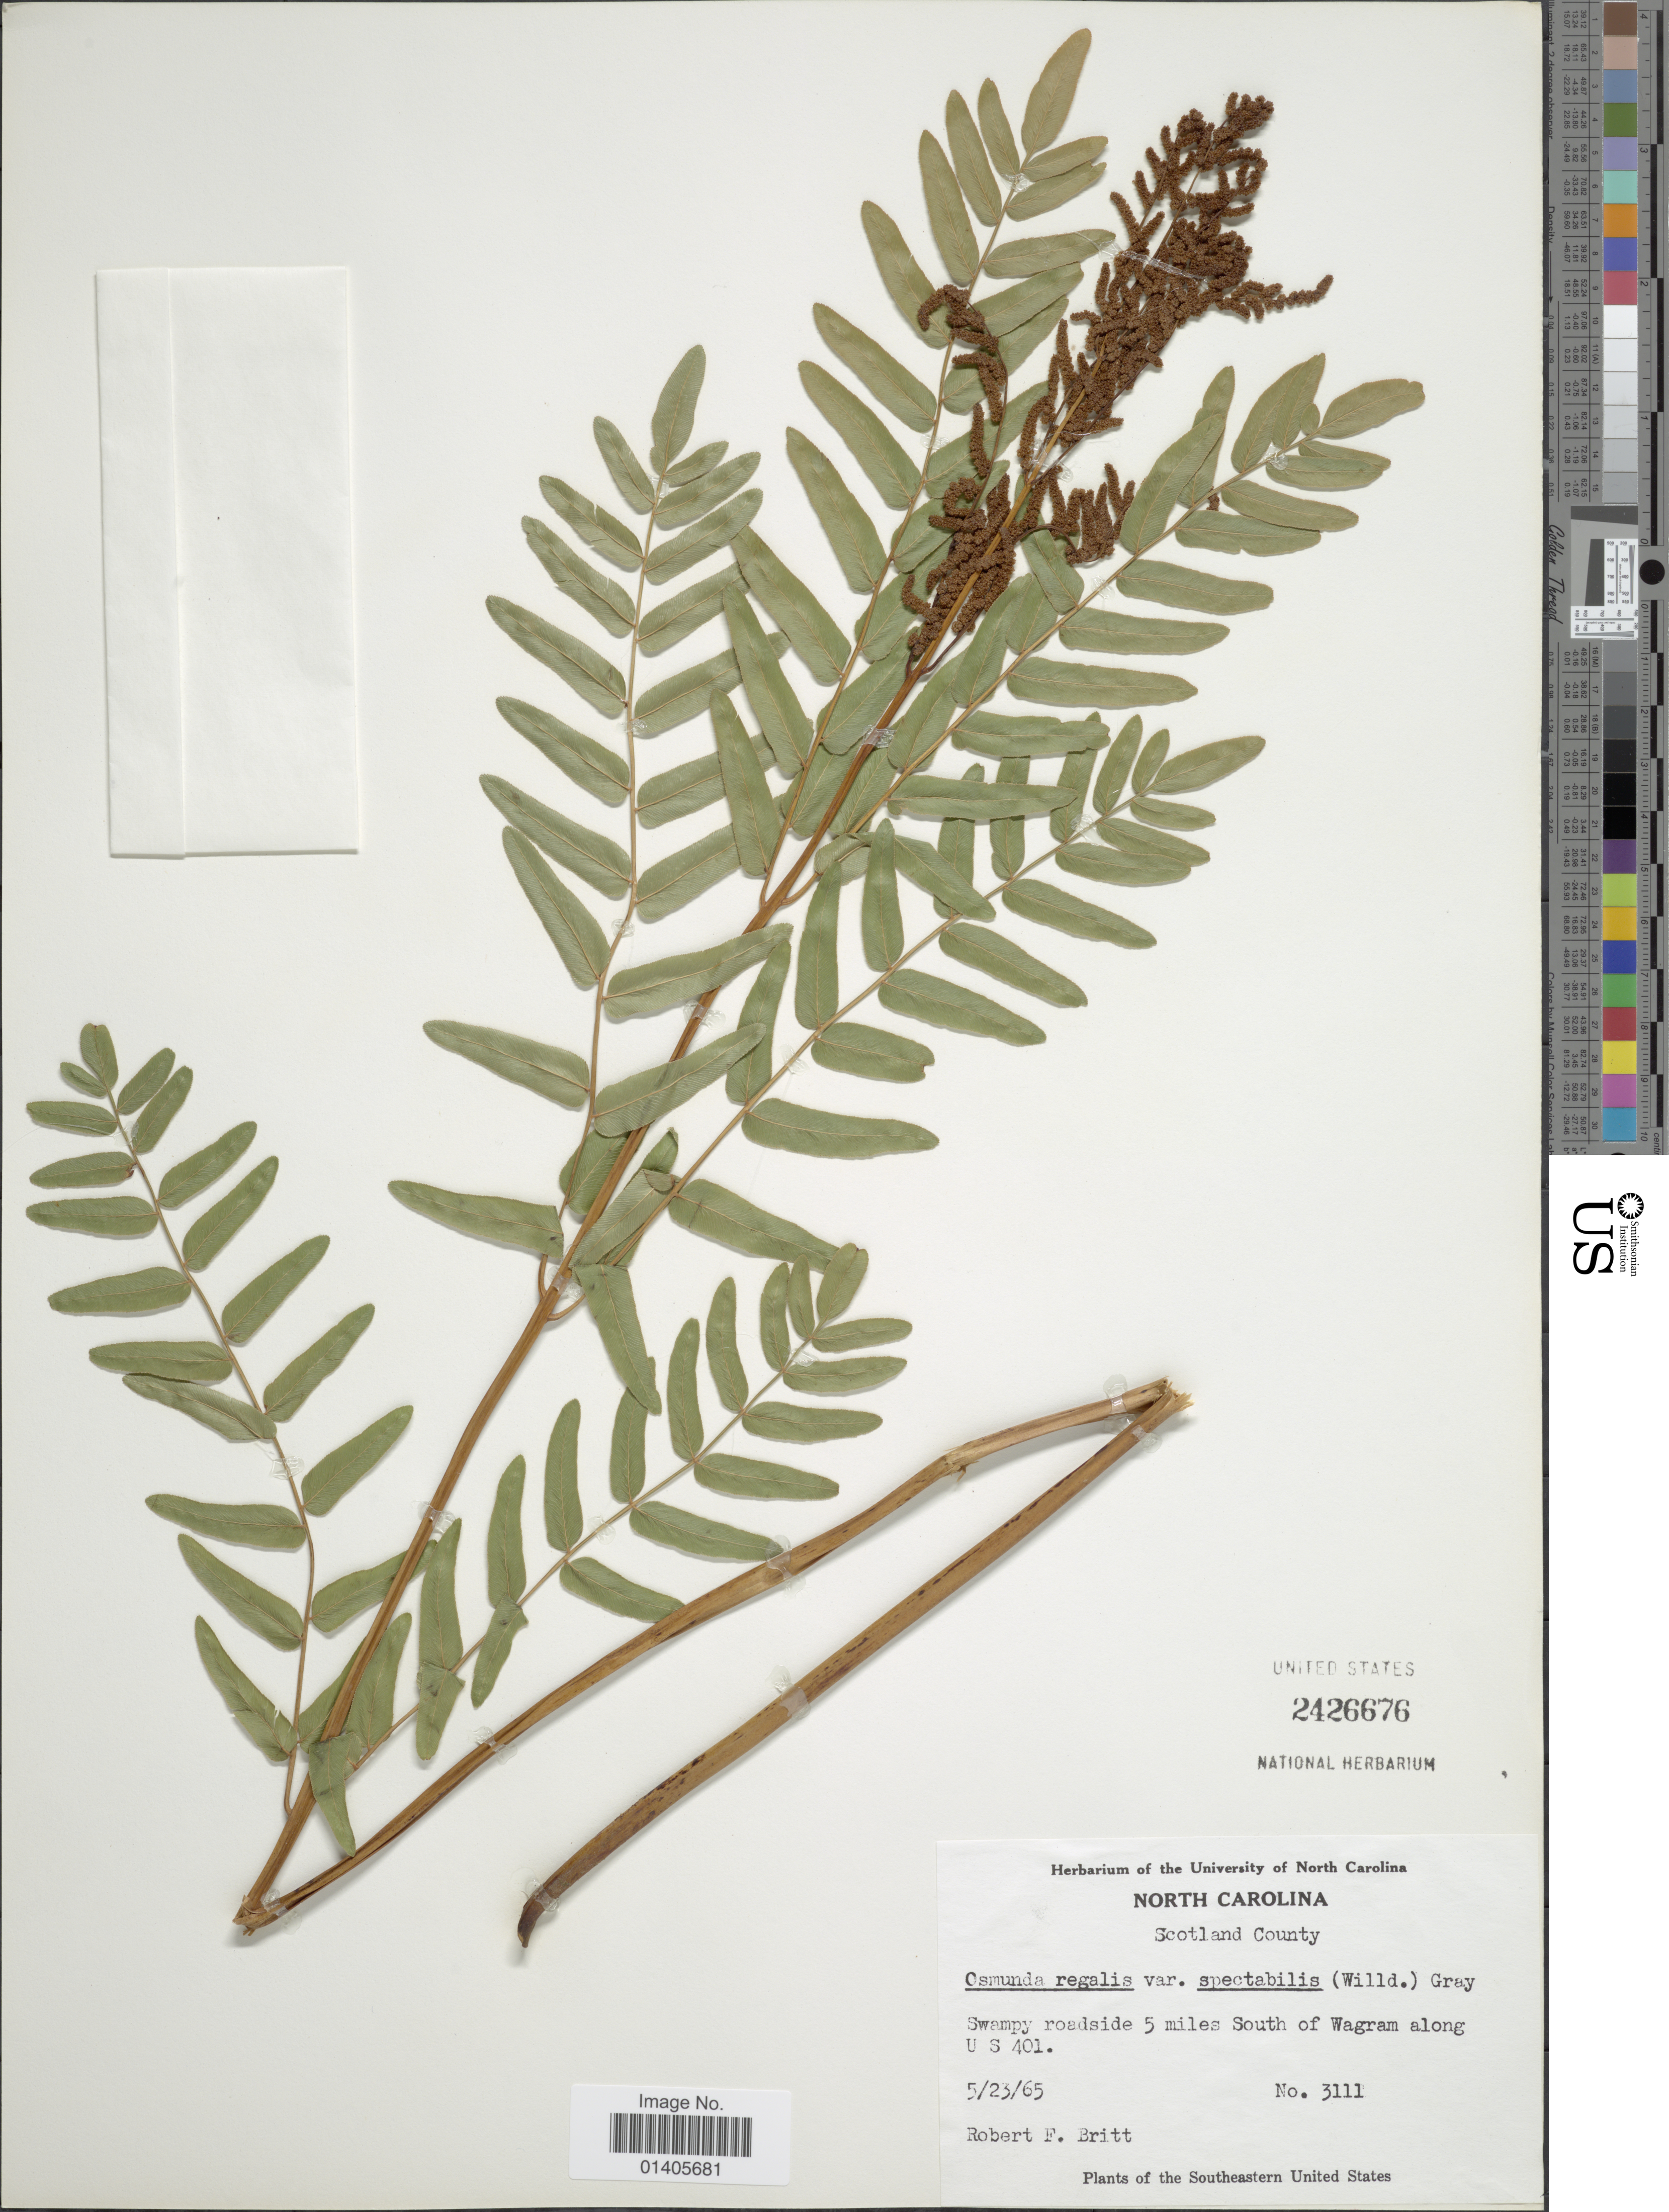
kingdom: Plantae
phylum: Tracheophyta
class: Polypodiopsida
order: Osmundales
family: Osmundaceae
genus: Osmunda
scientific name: Osmunda regalis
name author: L.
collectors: R. Britt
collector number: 3111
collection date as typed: Transcribed d/m/y: 23/5/65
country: United States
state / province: North Carolina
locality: Scotland County, Swampy roadside 5 miles South of Wagram along U S 401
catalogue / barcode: US 2426676